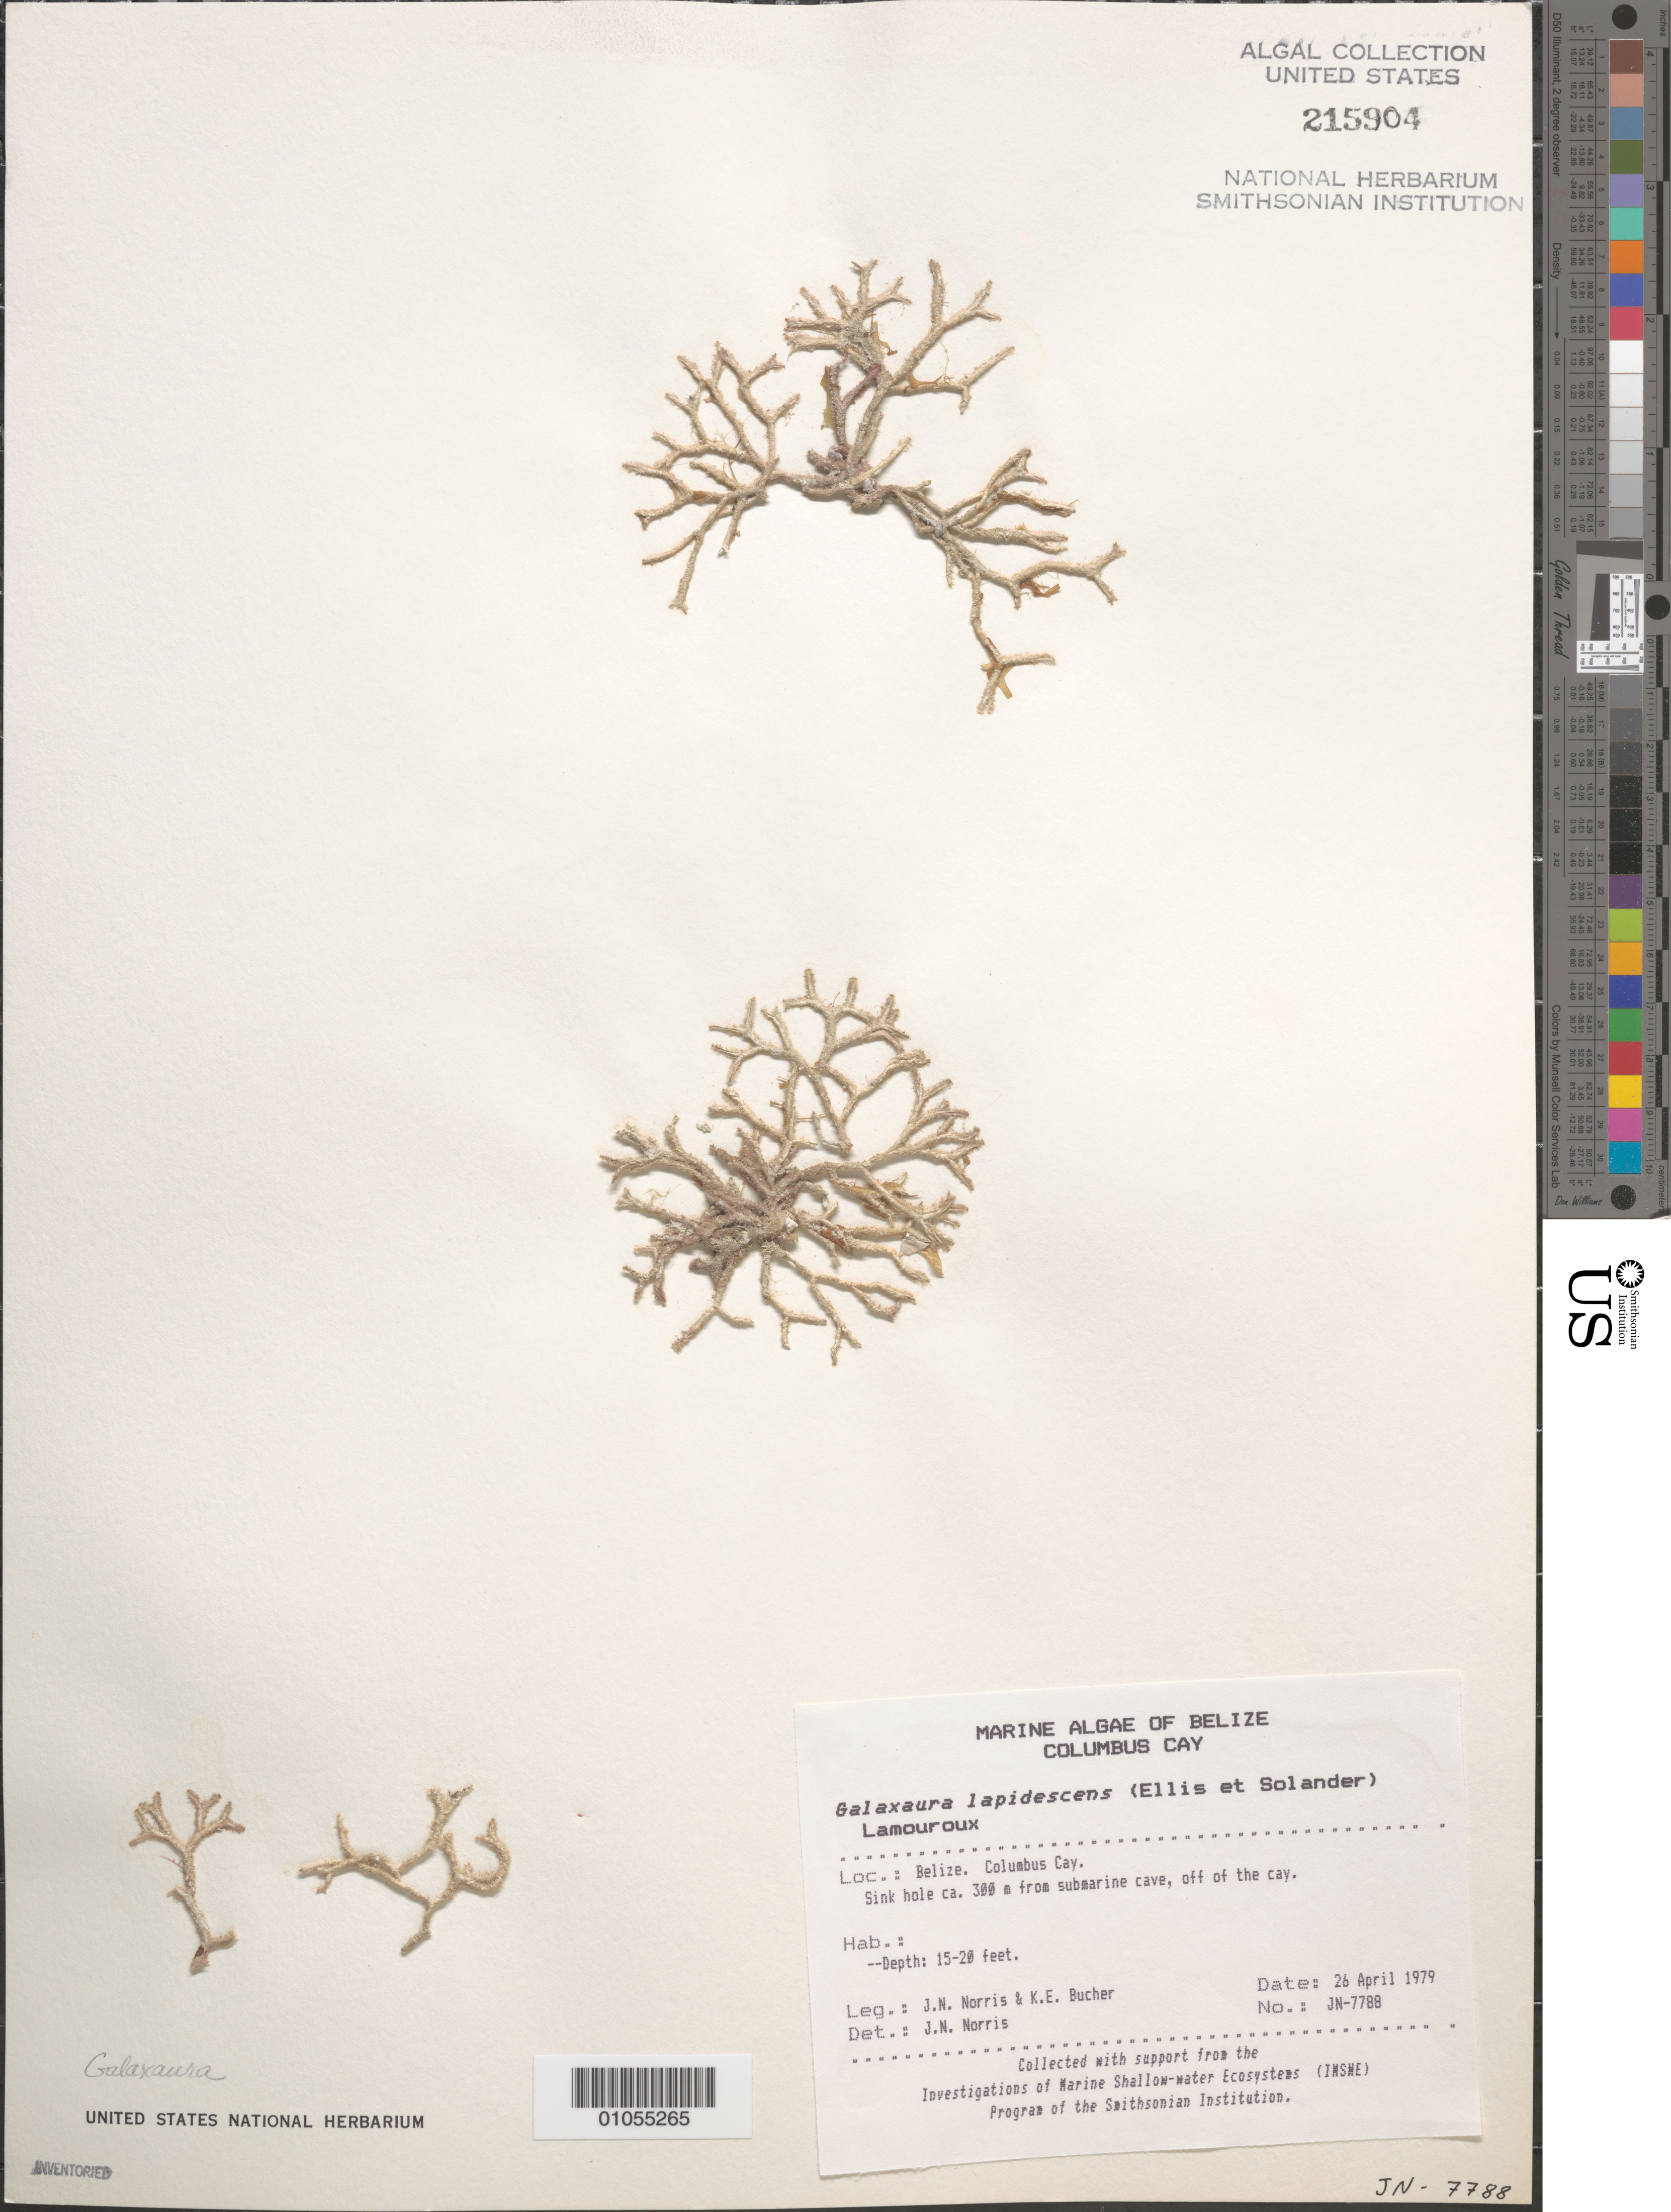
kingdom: Plantae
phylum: Rhodophyta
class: Florideophyceae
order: Nemaliales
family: Galaxauraceae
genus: Galaxaura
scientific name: Galaxaura rugosa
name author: (Ellis & Sol.) J.V.Lamouroux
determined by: Algae name updating Project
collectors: J. N. Norris & K. E. Bucher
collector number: JN-7788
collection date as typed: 26 Apr 1979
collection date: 1979-04-26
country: Belize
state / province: Stann Creek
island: Columbus Cay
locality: Sink hole ca. 300 m from submarine cave, off of the cay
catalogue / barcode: US 215904